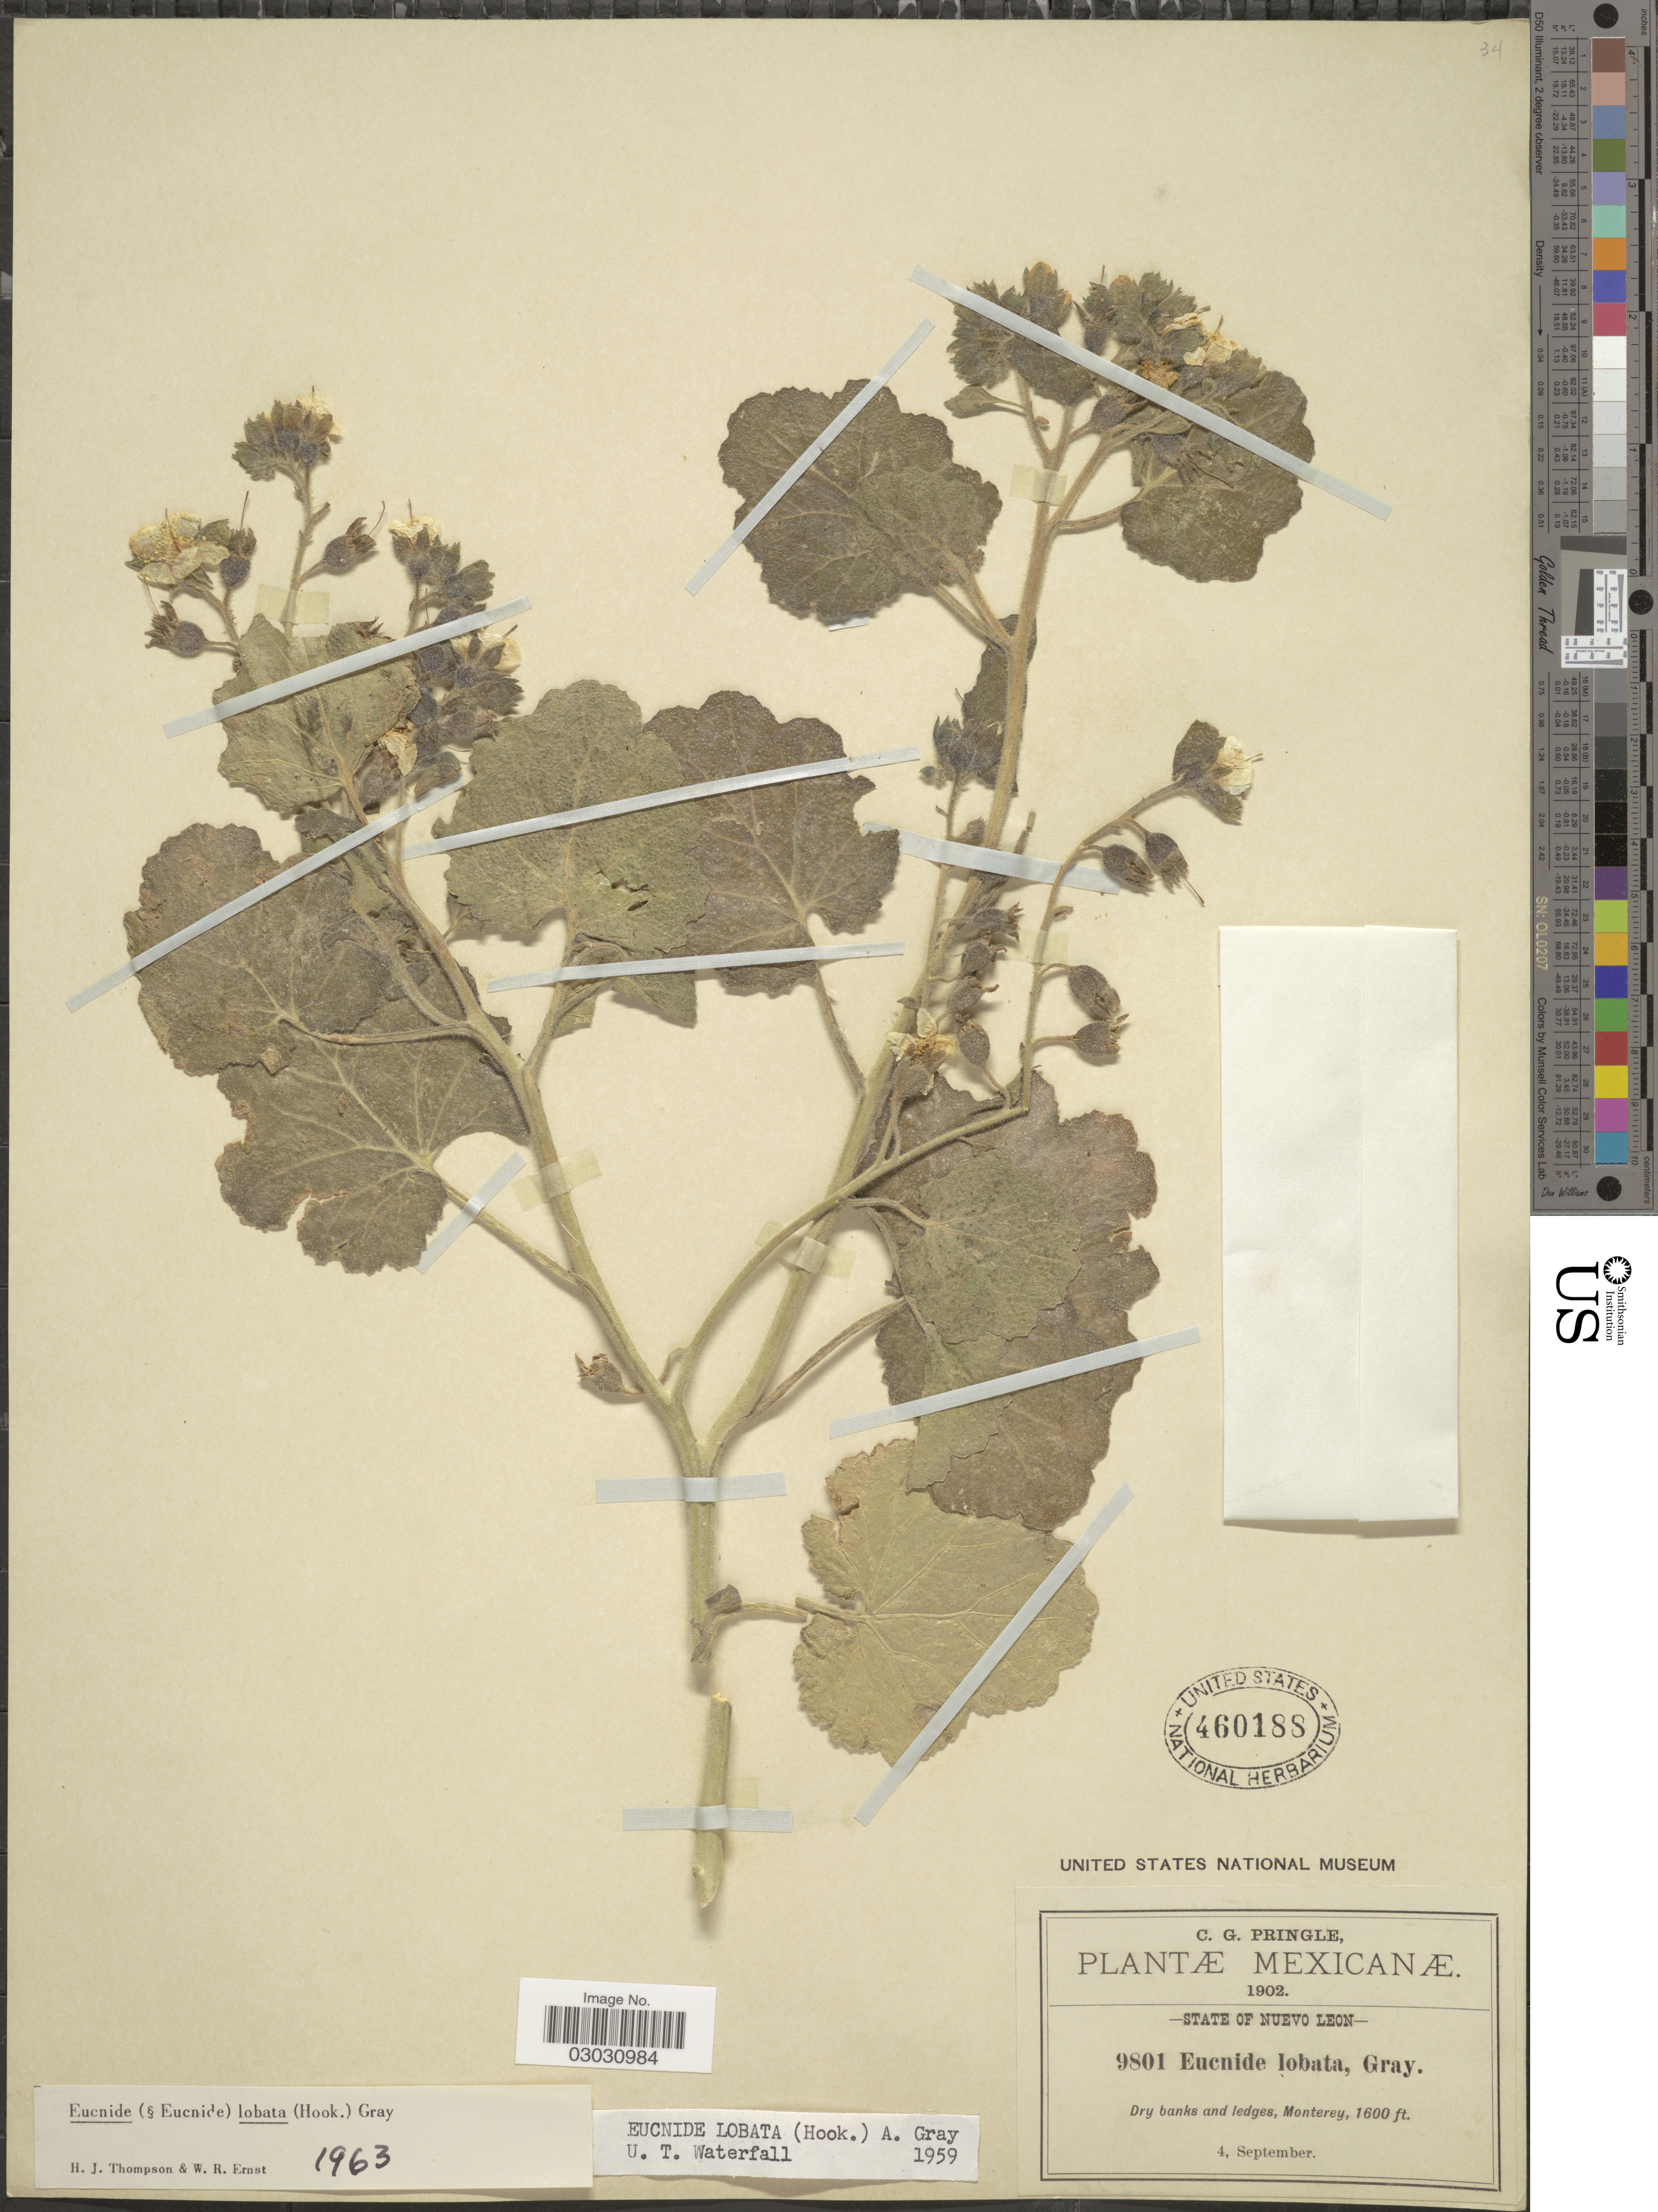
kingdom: Plantae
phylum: Tracheophyta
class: Magnoliopsida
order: Cornales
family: Loasaceae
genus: Eucnide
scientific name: Eucnide lobata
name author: (Hook.) A. Gray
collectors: C. G. Pringle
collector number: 9801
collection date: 1902-09-04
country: Mexico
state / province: Nuevo León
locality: Dry banks and ledges, Monterey.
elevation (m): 488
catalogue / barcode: US 460188